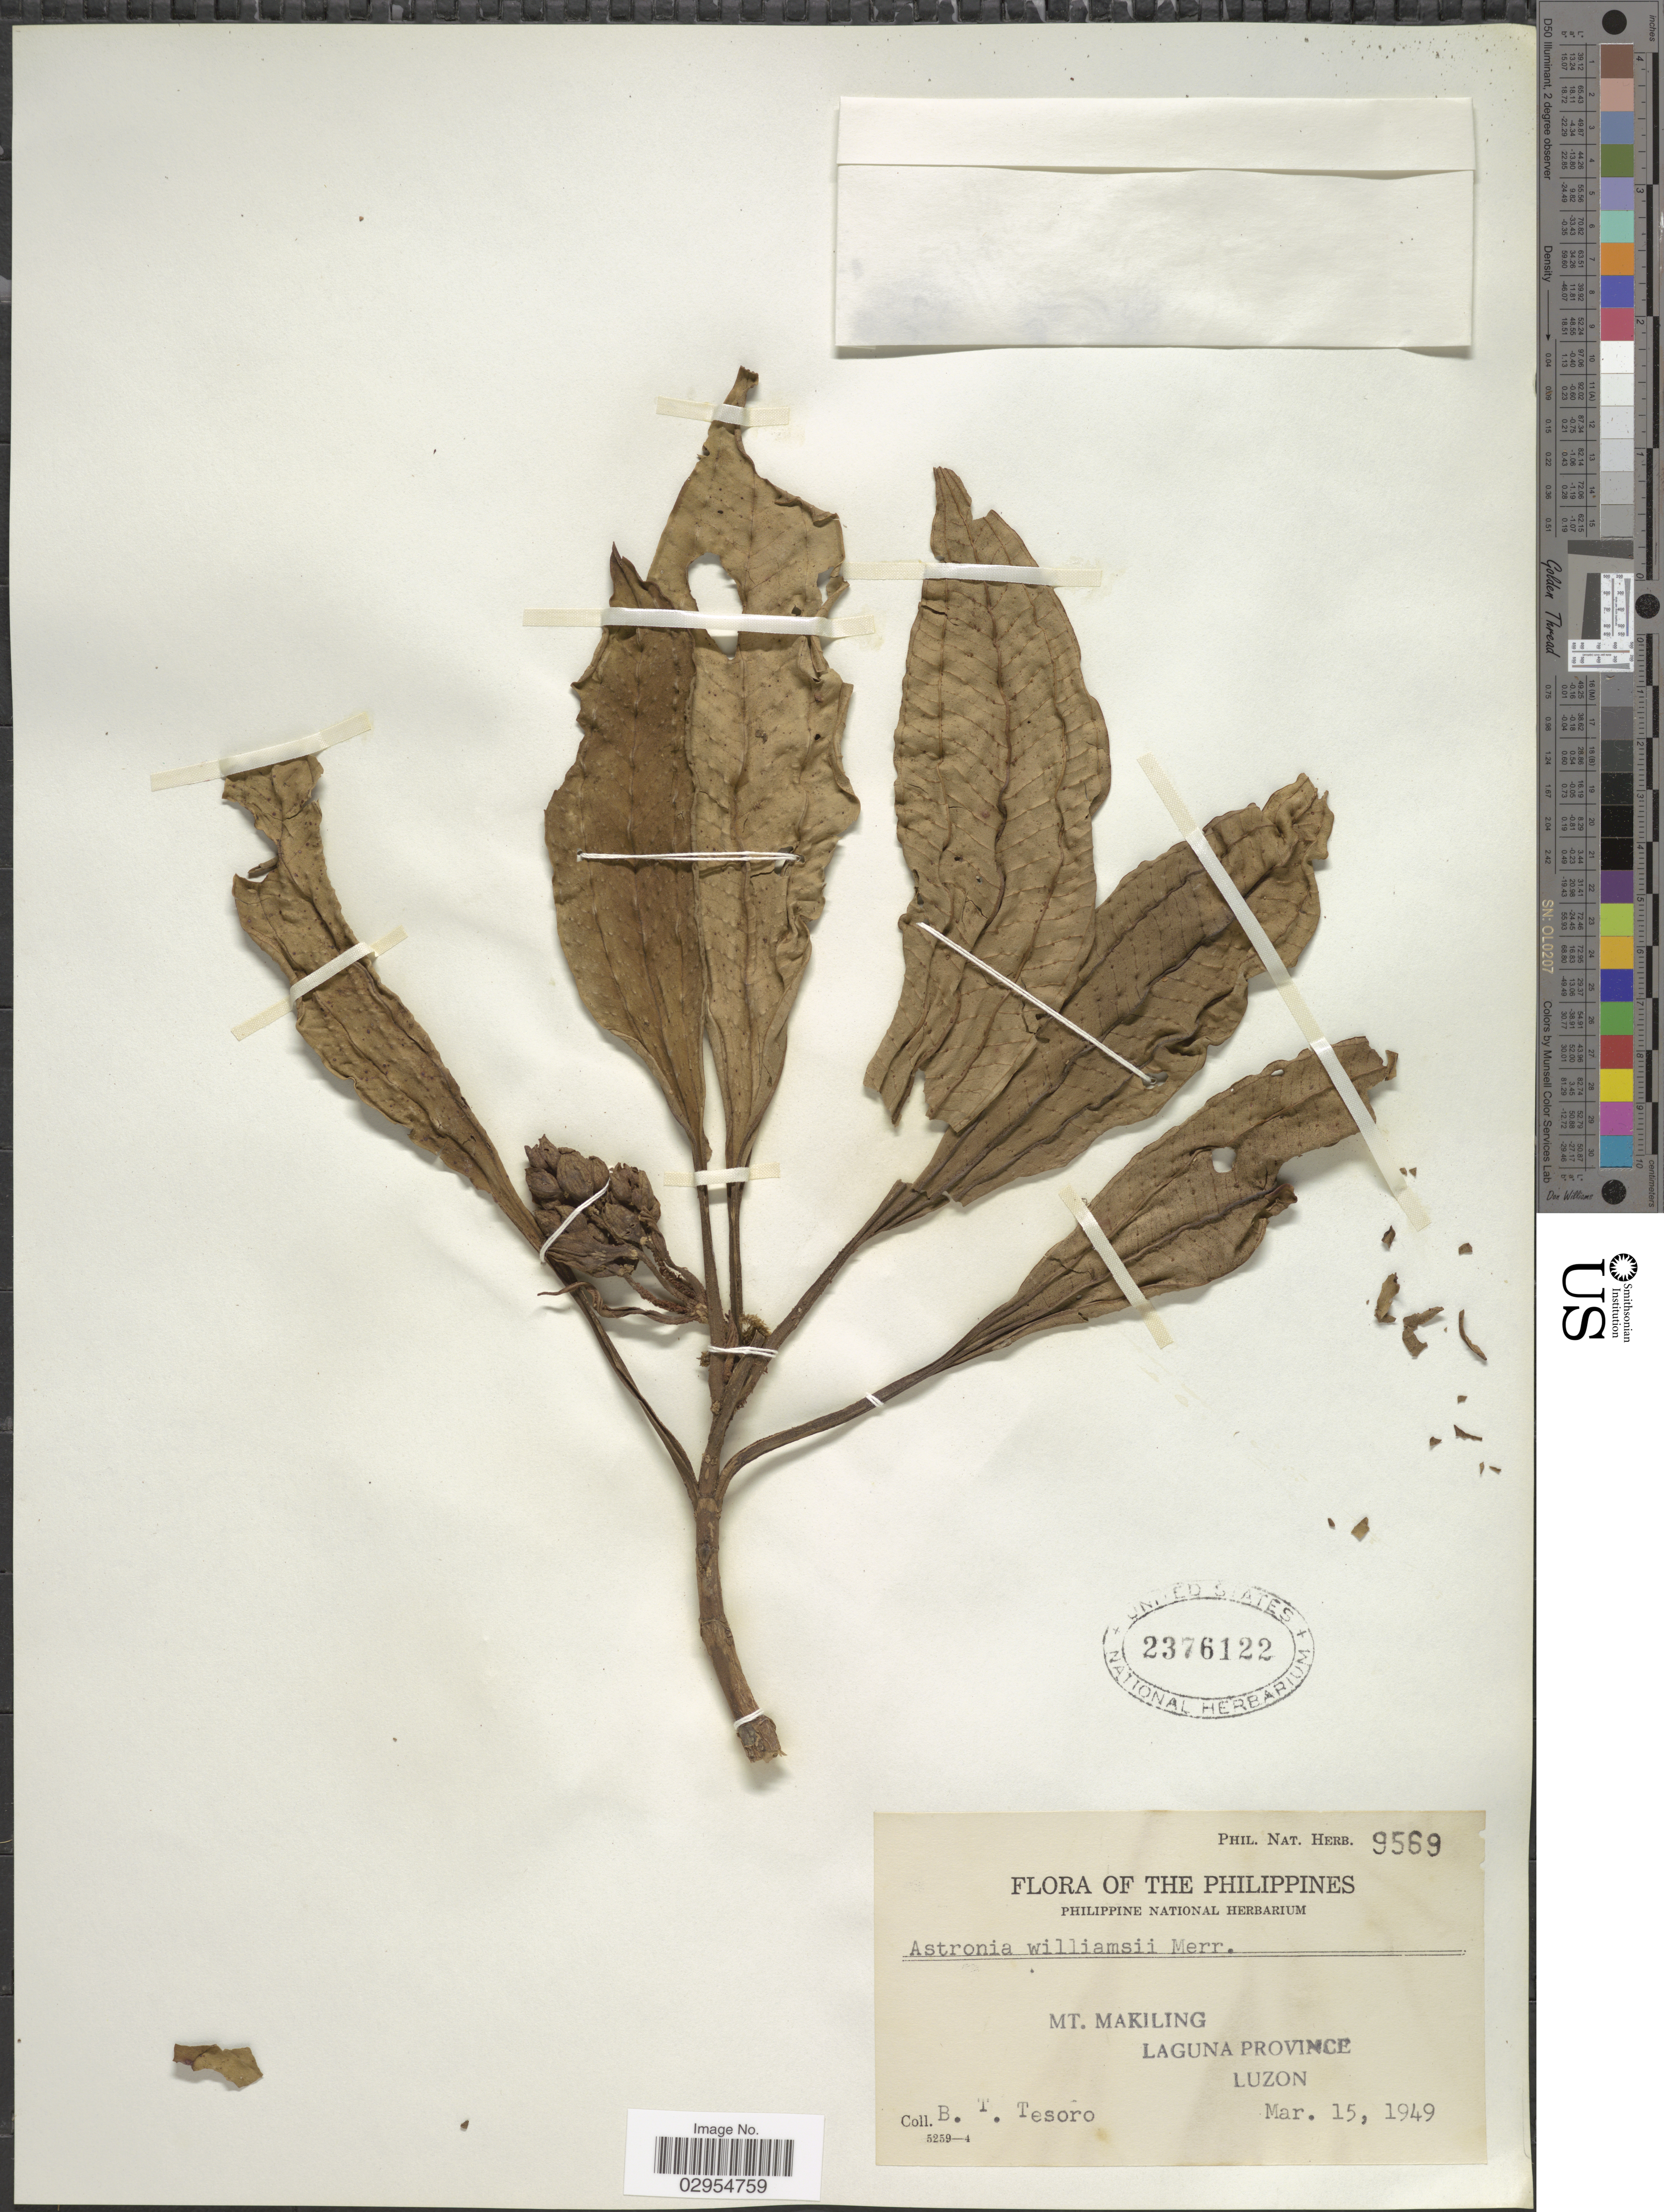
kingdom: Plantae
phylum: Tracheophyta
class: Magnoliopsida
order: Myrtales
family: Melastomataceae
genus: Astronia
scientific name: Astronia williamsii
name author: Merr. ex C.B. Rob.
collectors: B. Tesoro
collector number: Phil. Nat. Herb. 9569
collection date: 1949-03-15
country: Philippines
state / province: Calabarzon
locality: Mt. Makiling, Laguna Province, Luzon.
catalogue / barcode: US 2376122